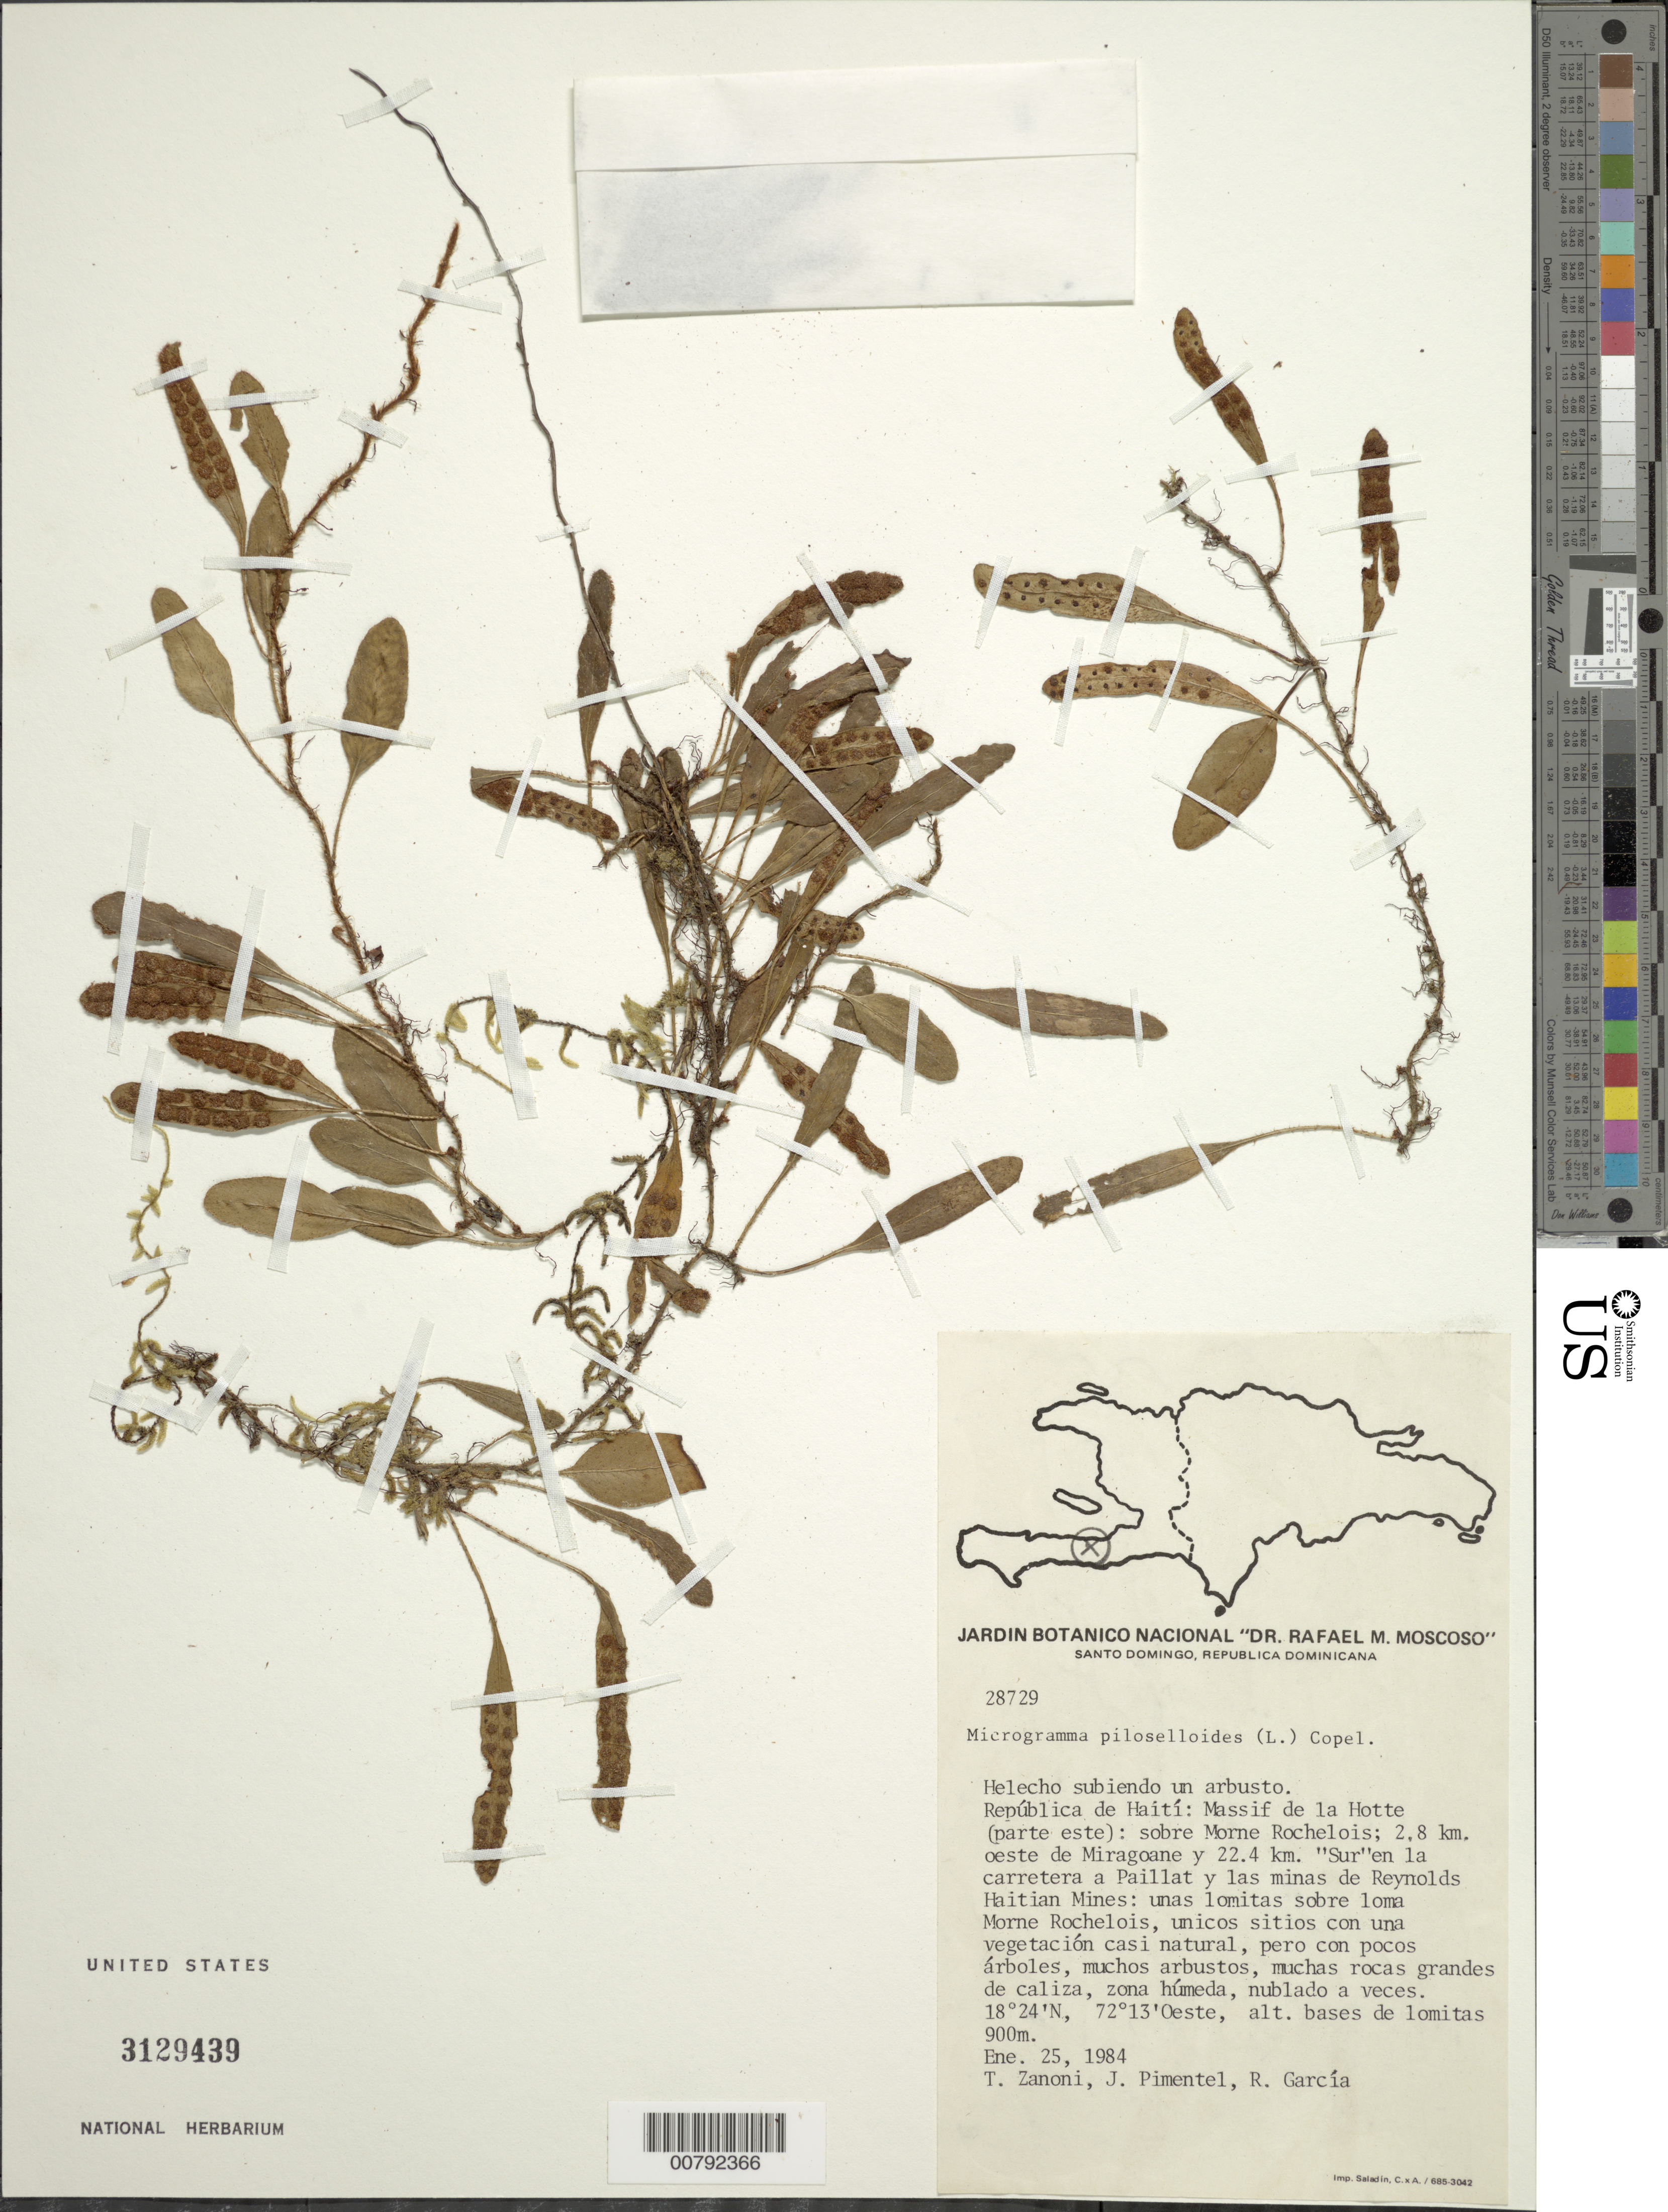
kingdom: Plantae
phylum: Tracheophyta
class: Polypodiopsida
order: Polypodiales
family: Polypodiaceae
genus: Microgramma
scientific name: Microgramma piloselloides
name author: (L.) Copel.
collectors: T. A. Zanoni, J. Pimentel & R. G. García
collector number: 28729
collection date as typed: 25 Jan 1984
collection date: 1984-01-25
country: Haiti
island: Hispaniola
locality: Massif de la Hotte, Morne Rochelois, 2.8 km W Miragoane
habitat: Sitios con una vegetacion casi natural, pero con pocos arboles, muchos arbustos, muchas rocas grandes de caliza, zoma humeda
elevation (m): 900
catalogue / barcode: US 3129439